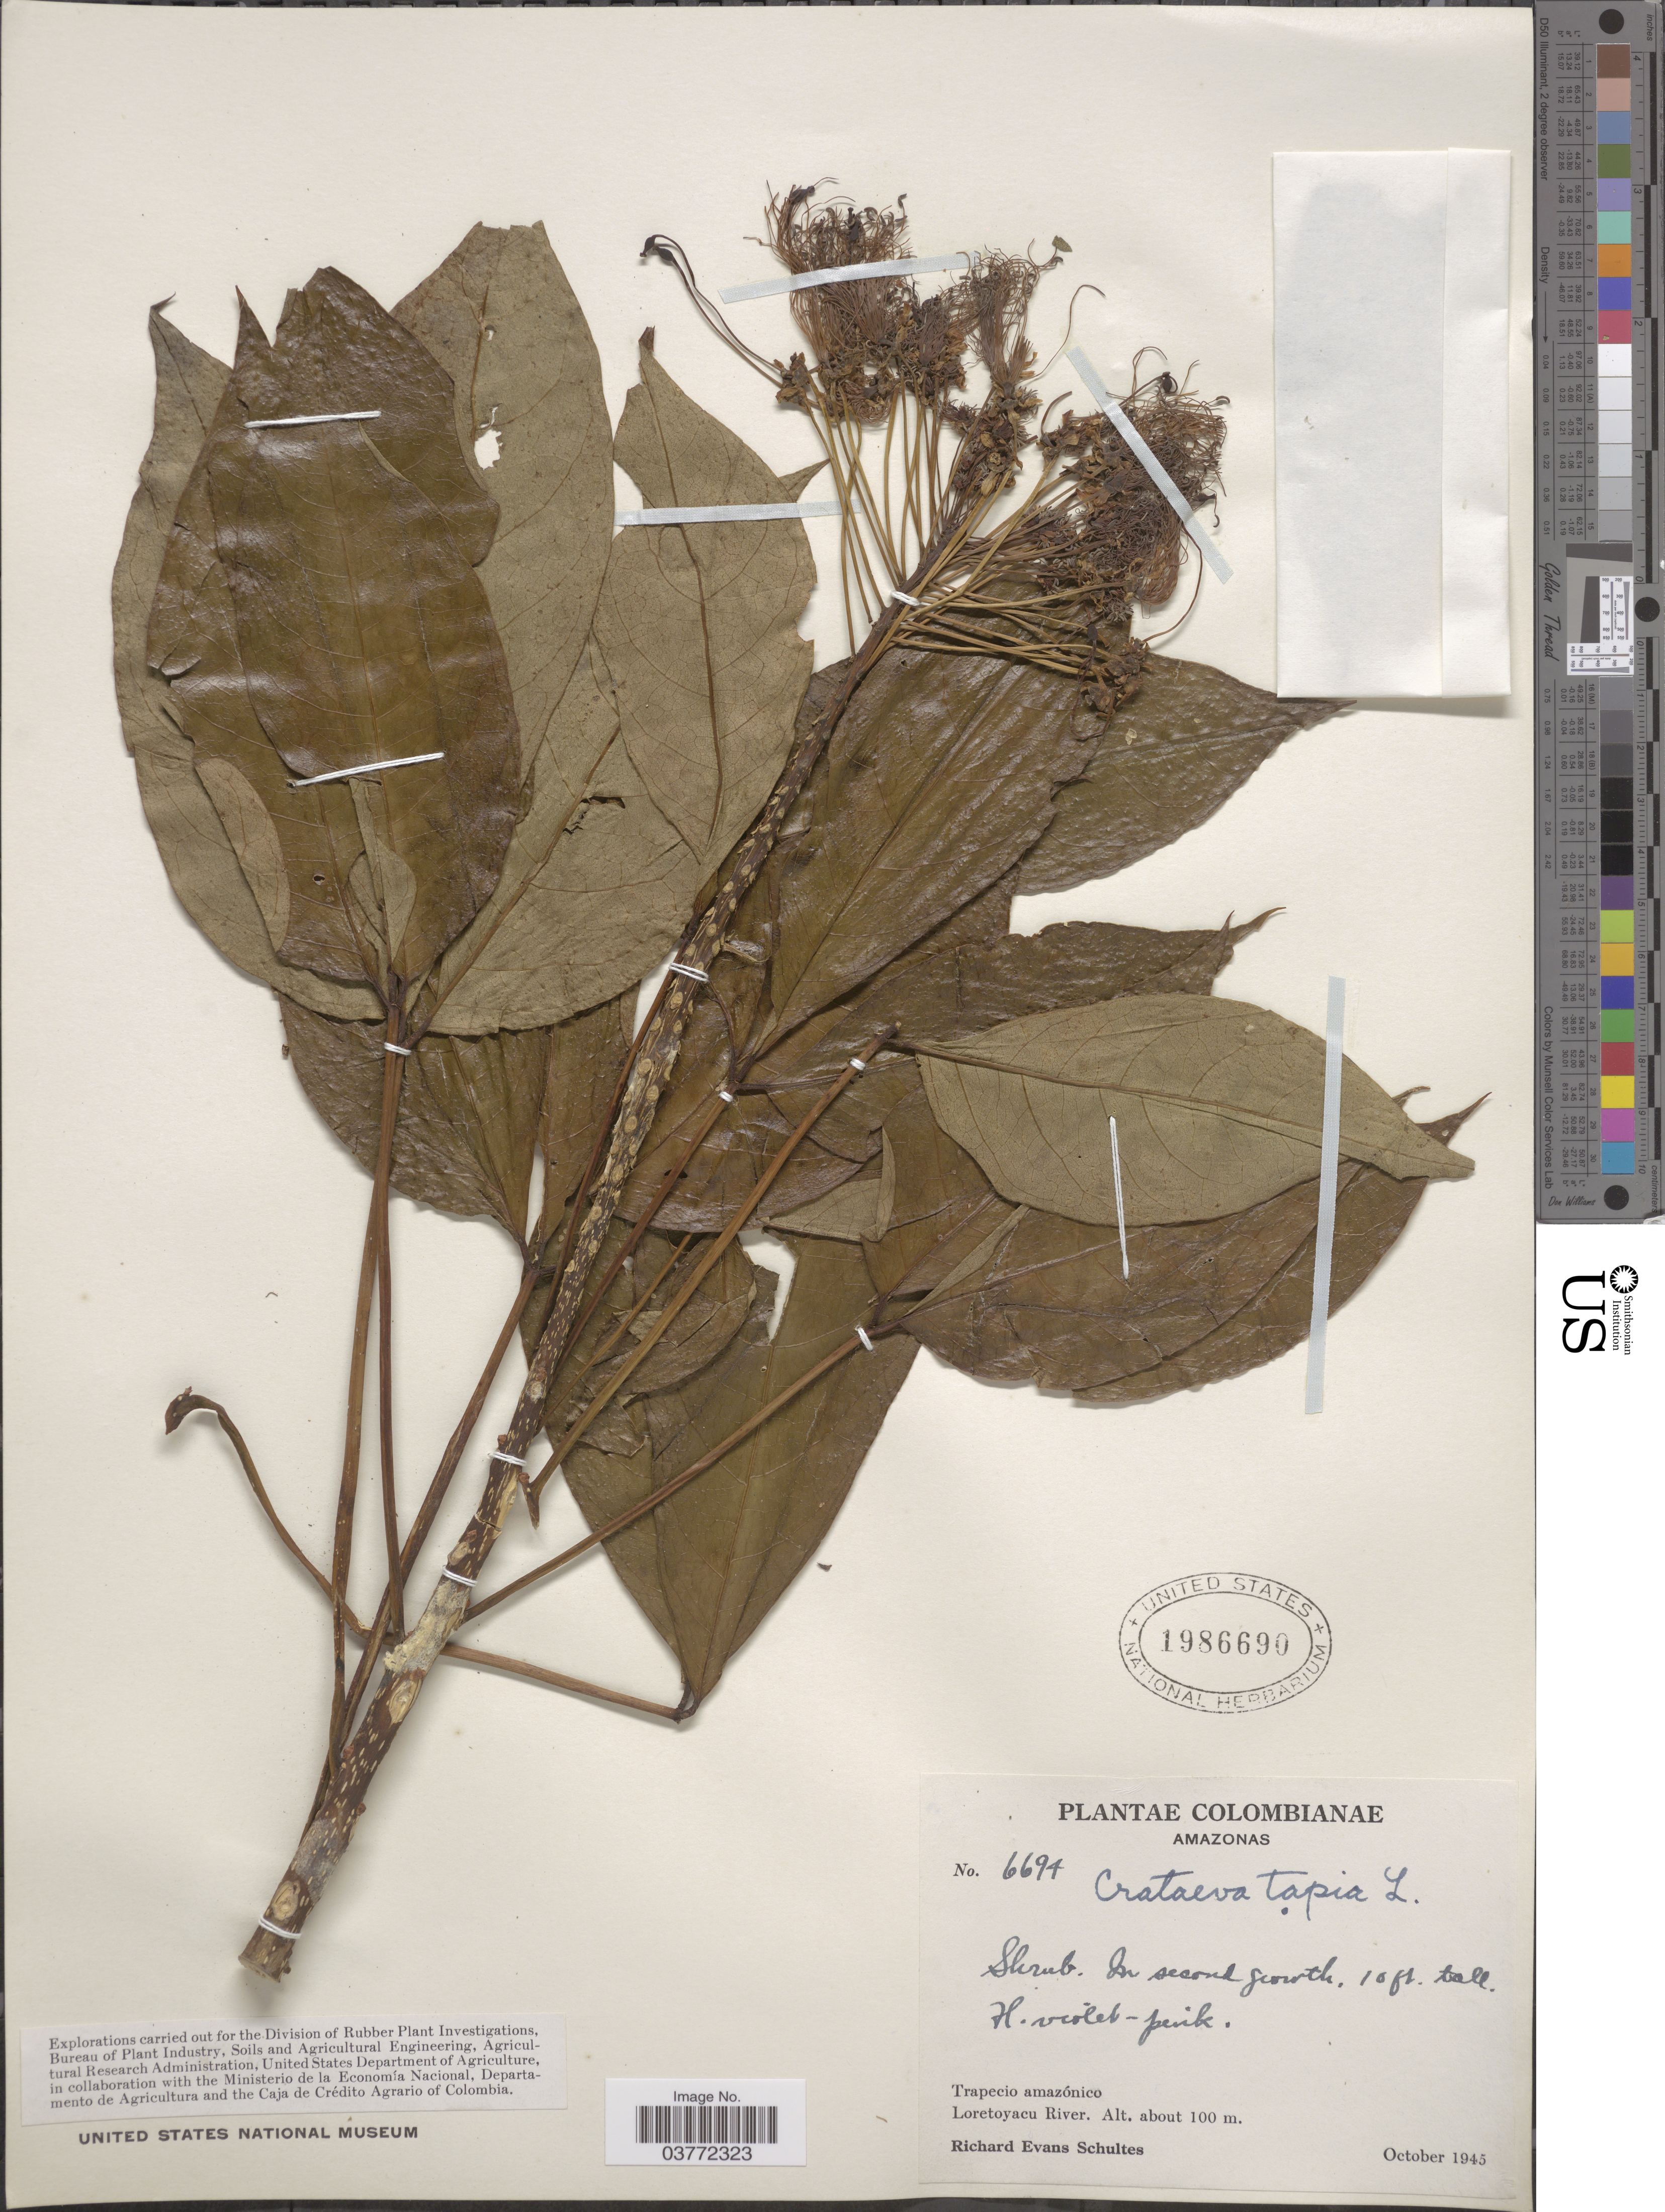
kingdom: Plantae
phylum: Tracheophyta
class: Magnoliopsida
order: Brassicales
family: Capparaceae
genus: Crateva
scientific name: Crateva tapia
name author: L.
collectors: R. E. Schultes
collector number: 6694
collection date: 1945-10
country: Colombia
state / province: Amazônas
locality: Trapecio amazónico. Loretoyacu River.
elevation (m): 100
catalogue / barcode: US 1986690